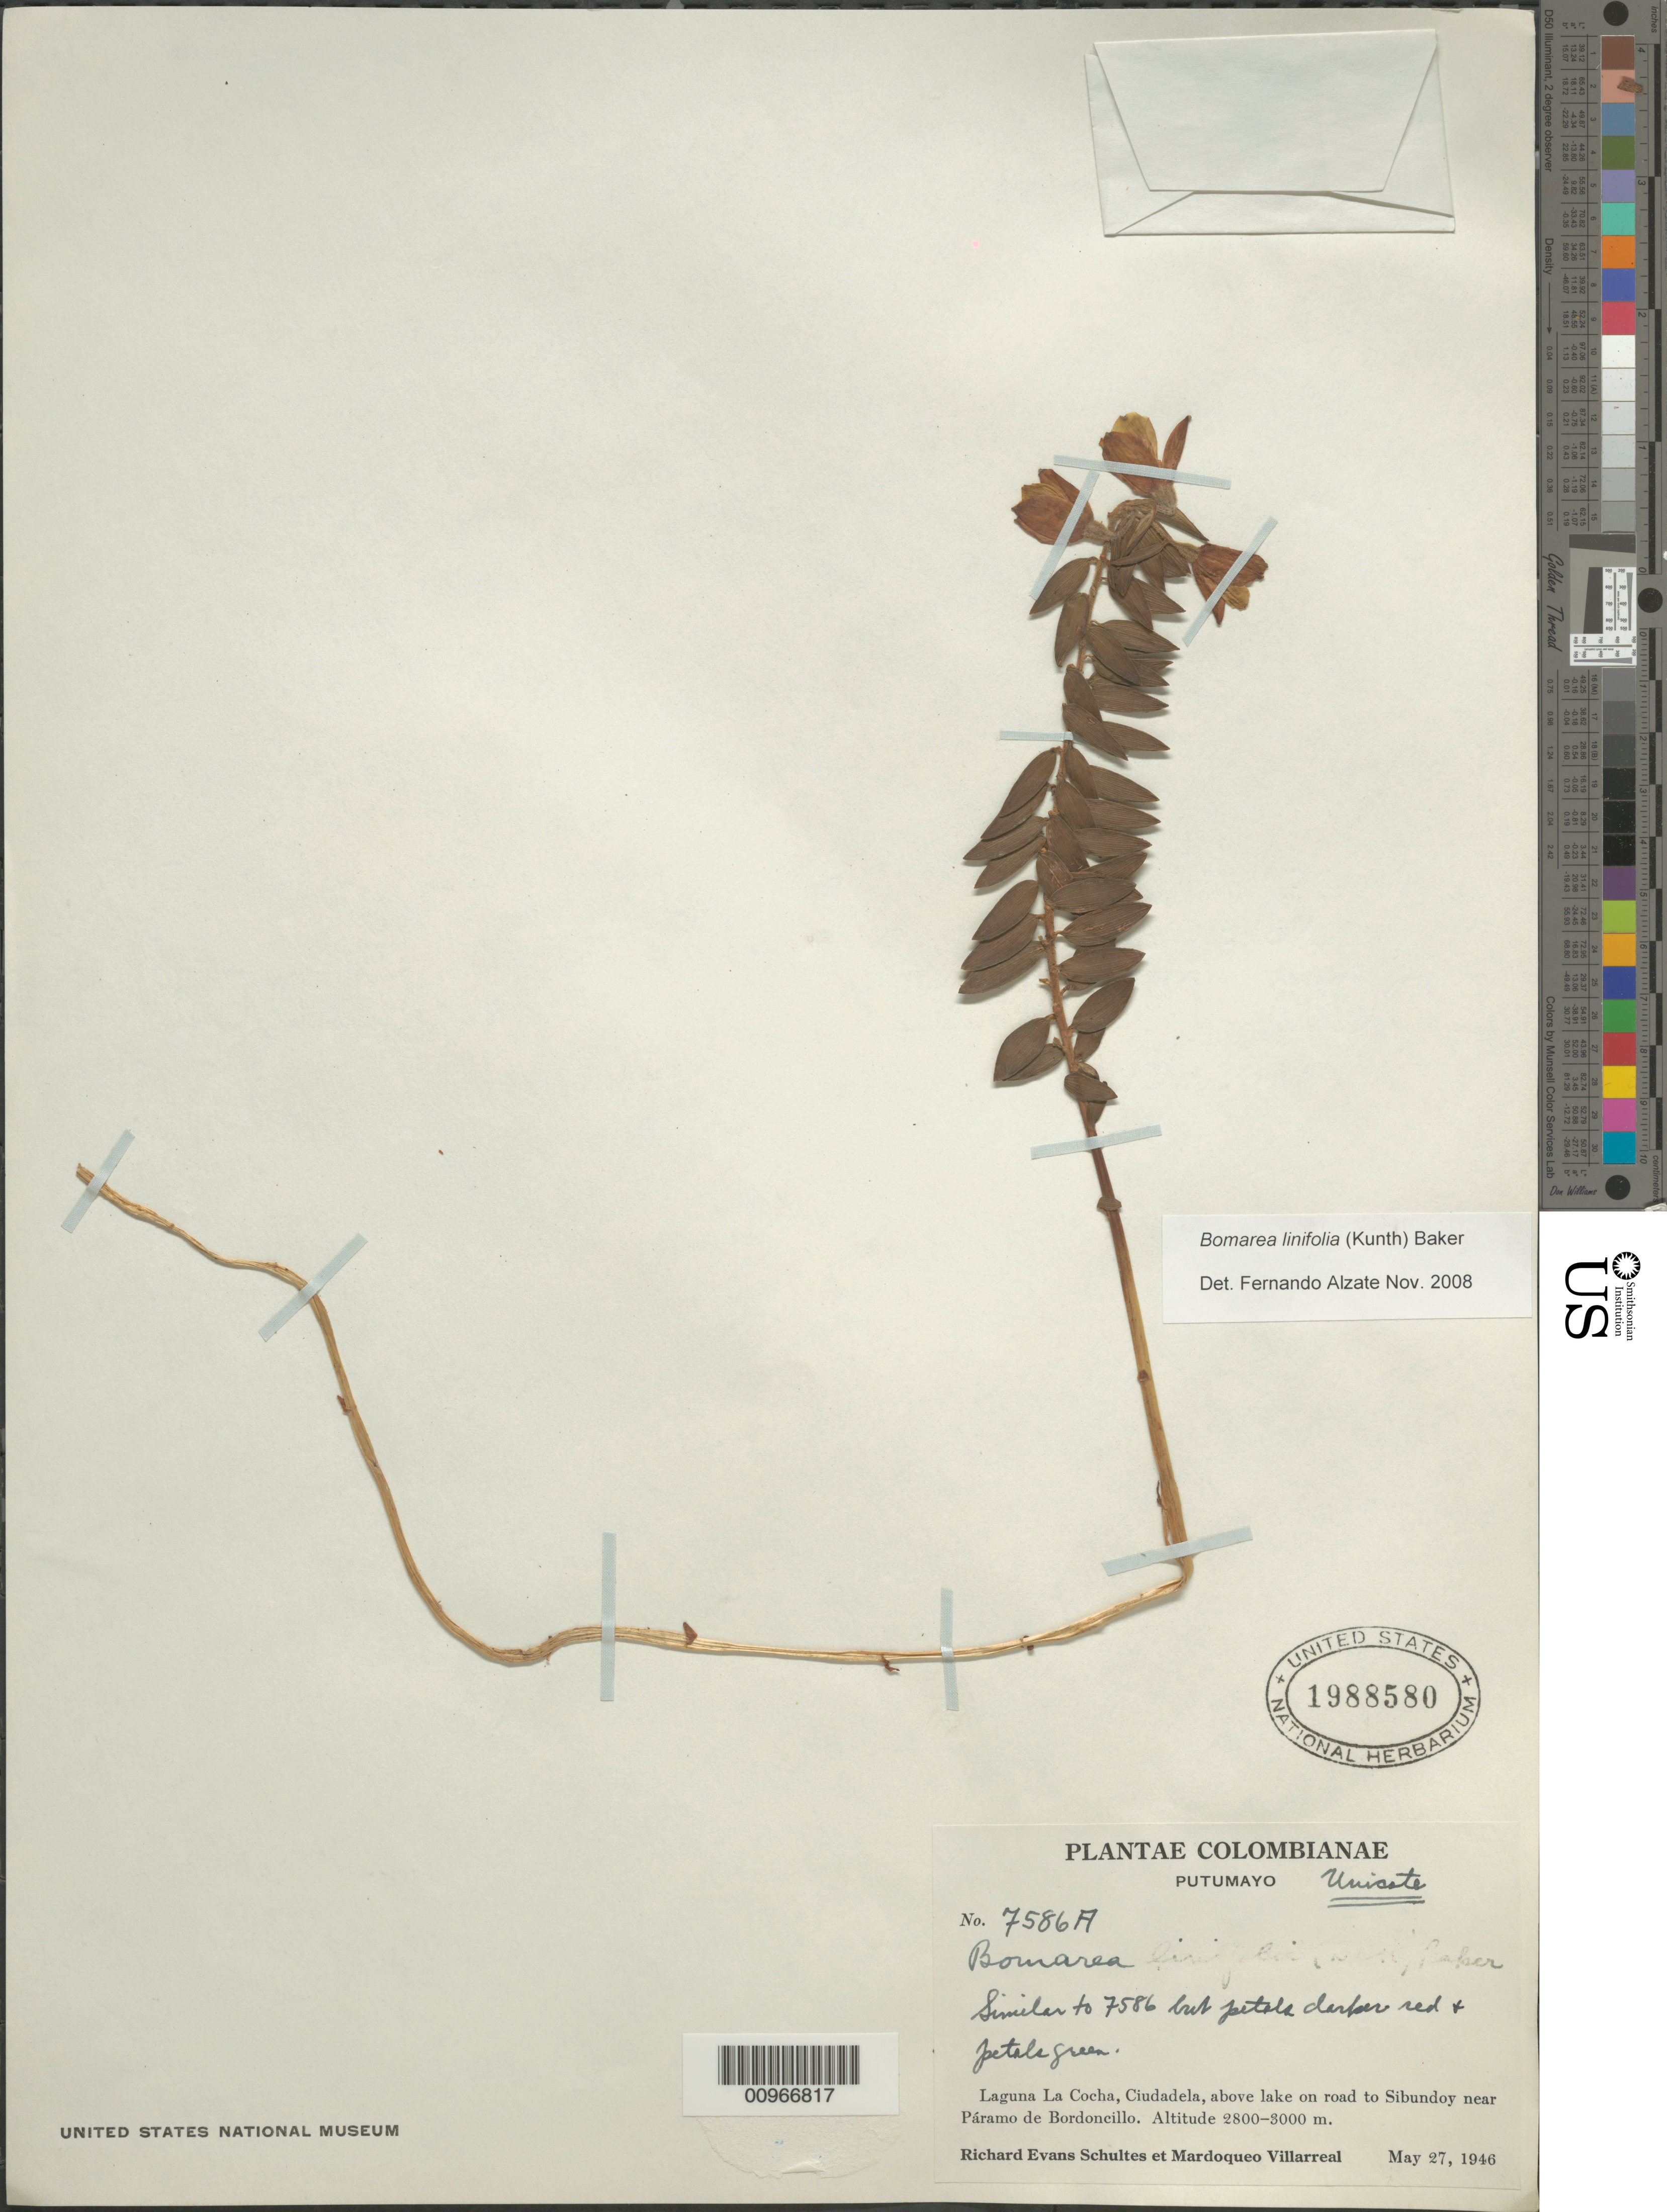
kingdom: Plantae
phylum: Tracheophyta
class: Liliopsida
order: Liliales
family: Alstroemeriaceae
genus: Bomarea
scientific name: Bomarea linifolia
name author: (Kunth) Baker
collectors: R. E. Schultes & M. Villarreal V.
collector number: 7586A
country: Colombia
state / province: Putumayo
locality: Laguna La Cocha, Ciudadela, above lake on road to Sibundoy near Paramo de Bordoncillo.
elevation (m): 2800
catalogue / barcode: US 1988580